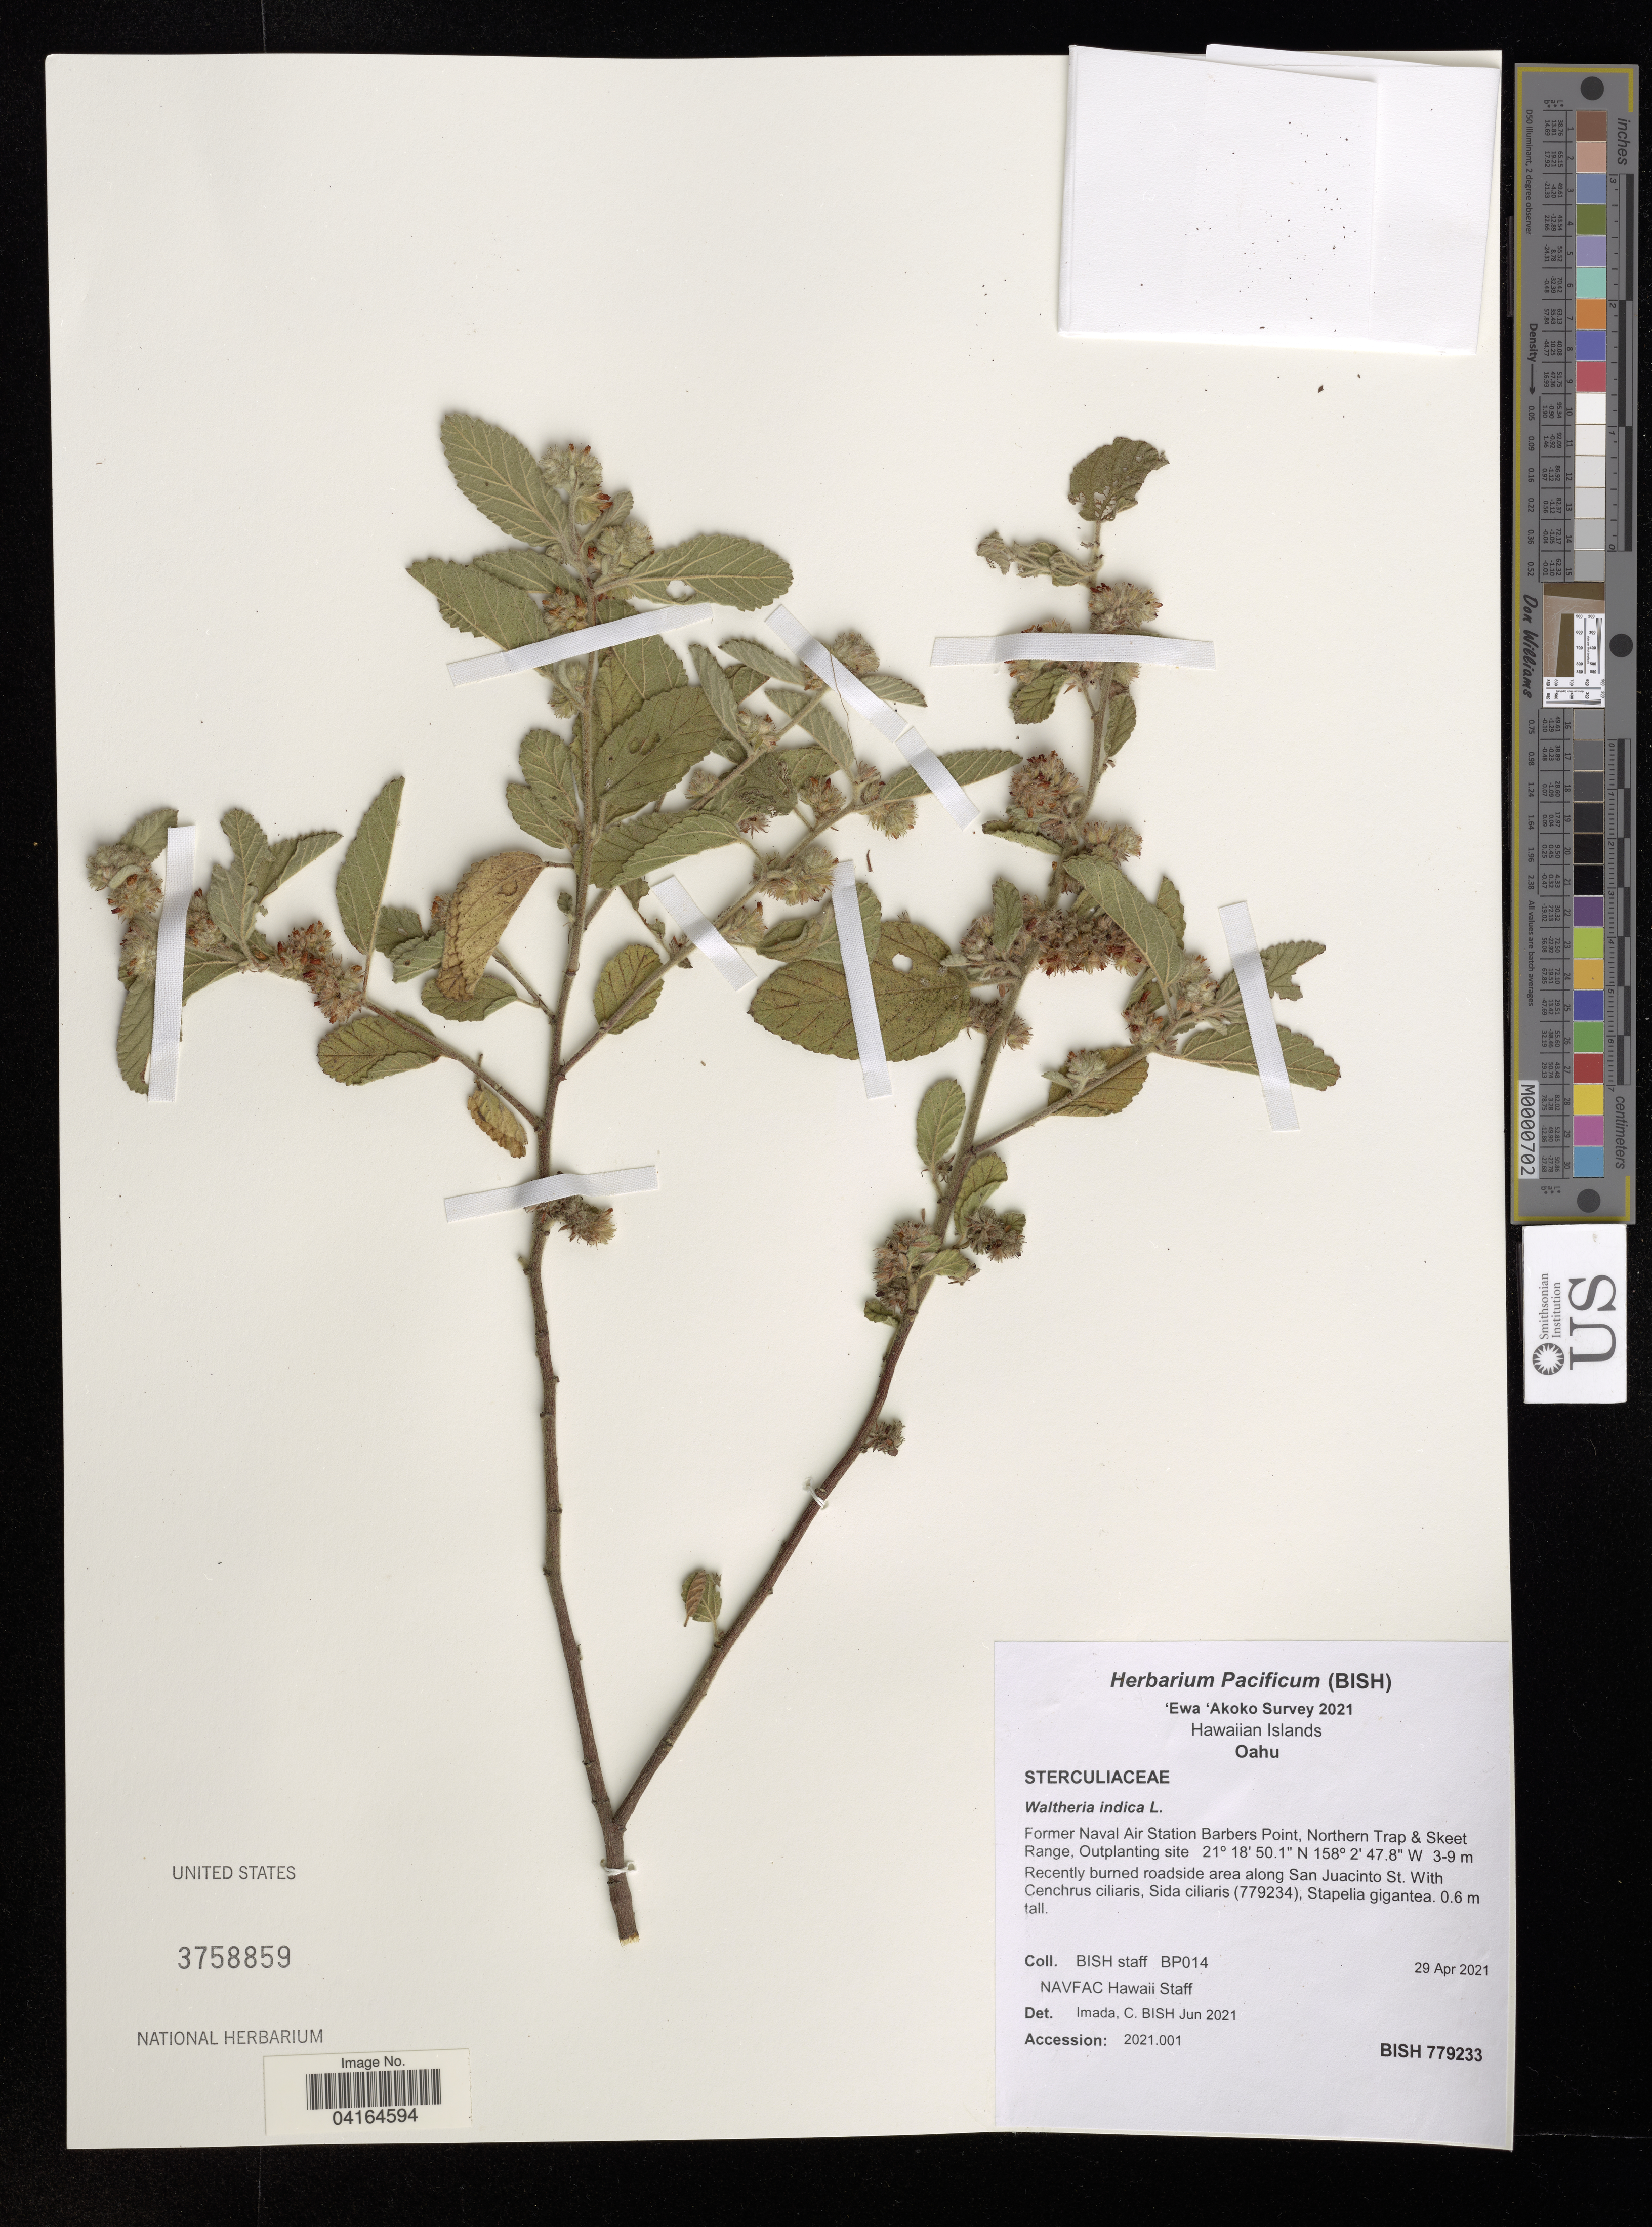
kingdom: Plantae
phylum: Tracheophyta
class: Magnoliopsida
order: Malvales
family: Malvaceae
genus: Waltheria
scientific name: Waltheria indica var. americana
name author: (L.) R. Br. ex Hosaka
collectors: Bernice P. Bishop Museum & N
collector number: BP014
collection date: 2021-04-29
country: United States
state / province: Hawaii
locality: Former Naval Air Station Barbers Point, Northern Trap & Skeet Range, Outplanting site.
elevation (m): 3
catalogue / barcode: US 3758859